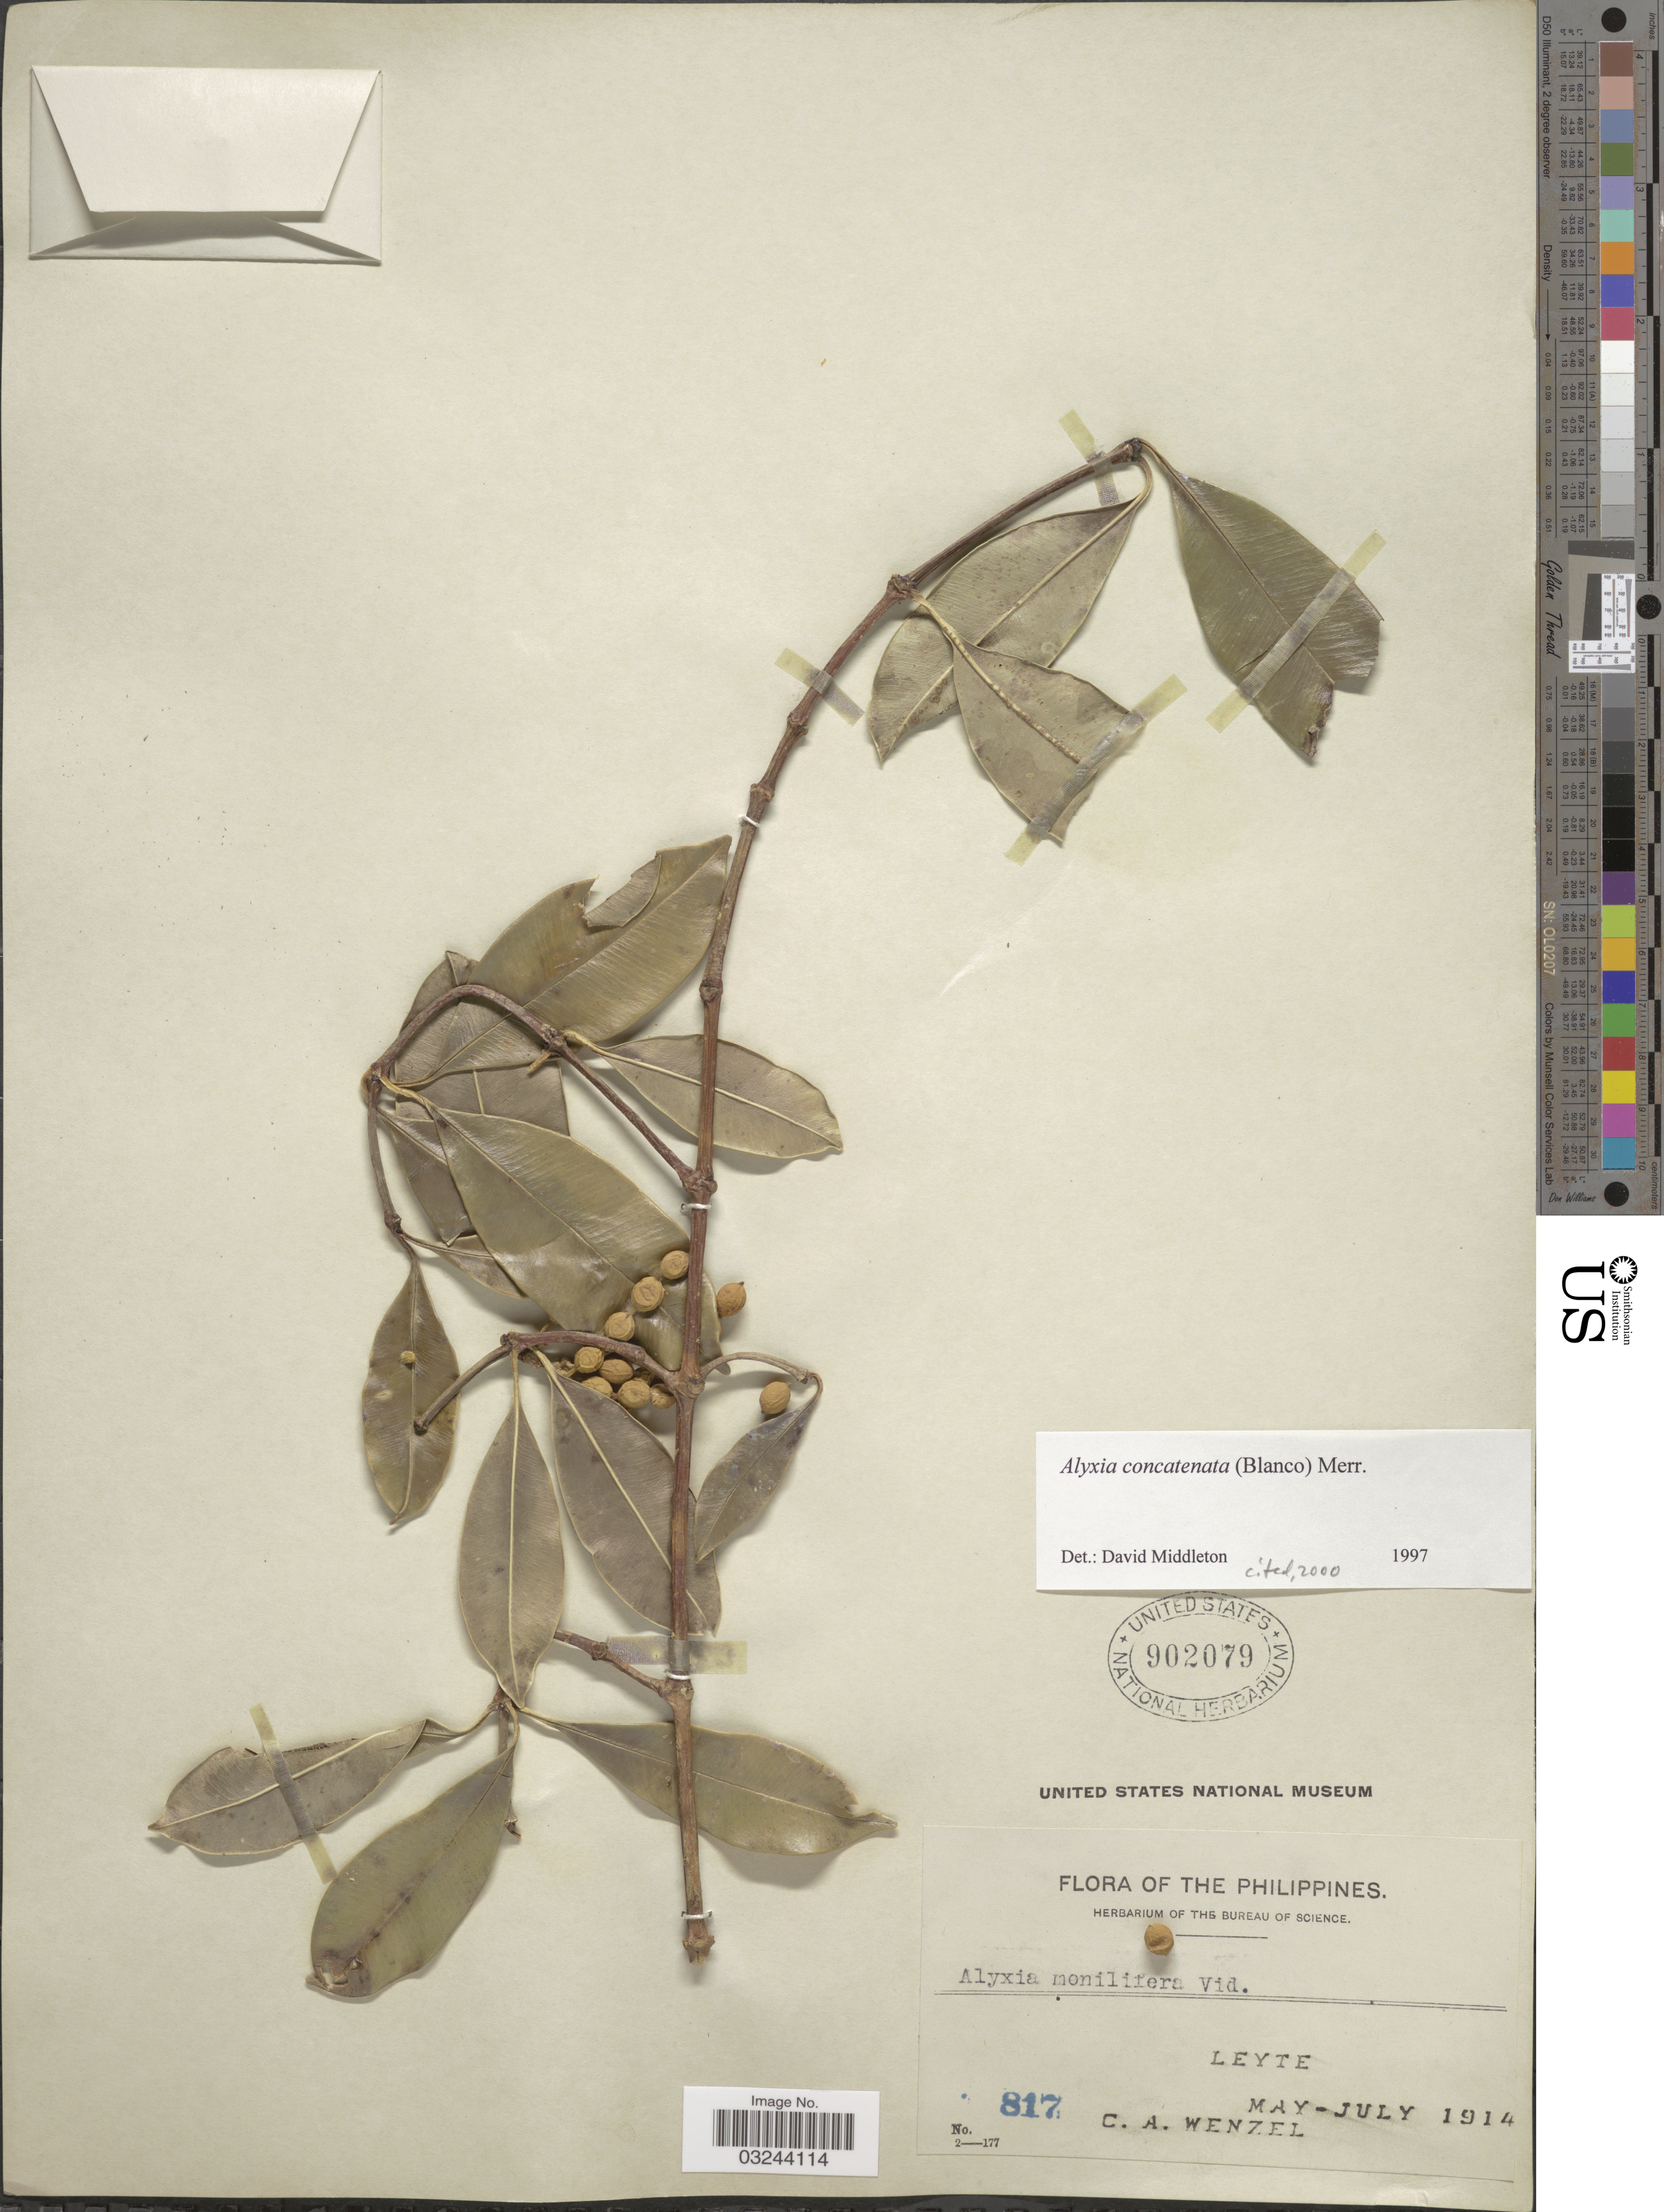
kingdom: Plantae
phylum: Tracheophyta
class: Magnoliopsida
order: Gentianales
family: Apocynaceae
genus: Alyxia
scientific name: Alyxia concatenata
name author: (Blanco) Merr.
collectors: C. Wenzel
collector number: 817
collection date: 1914-05/1914-07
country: Philippines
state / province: Eastern Visayas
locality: Leyte.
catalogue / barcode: US 902079